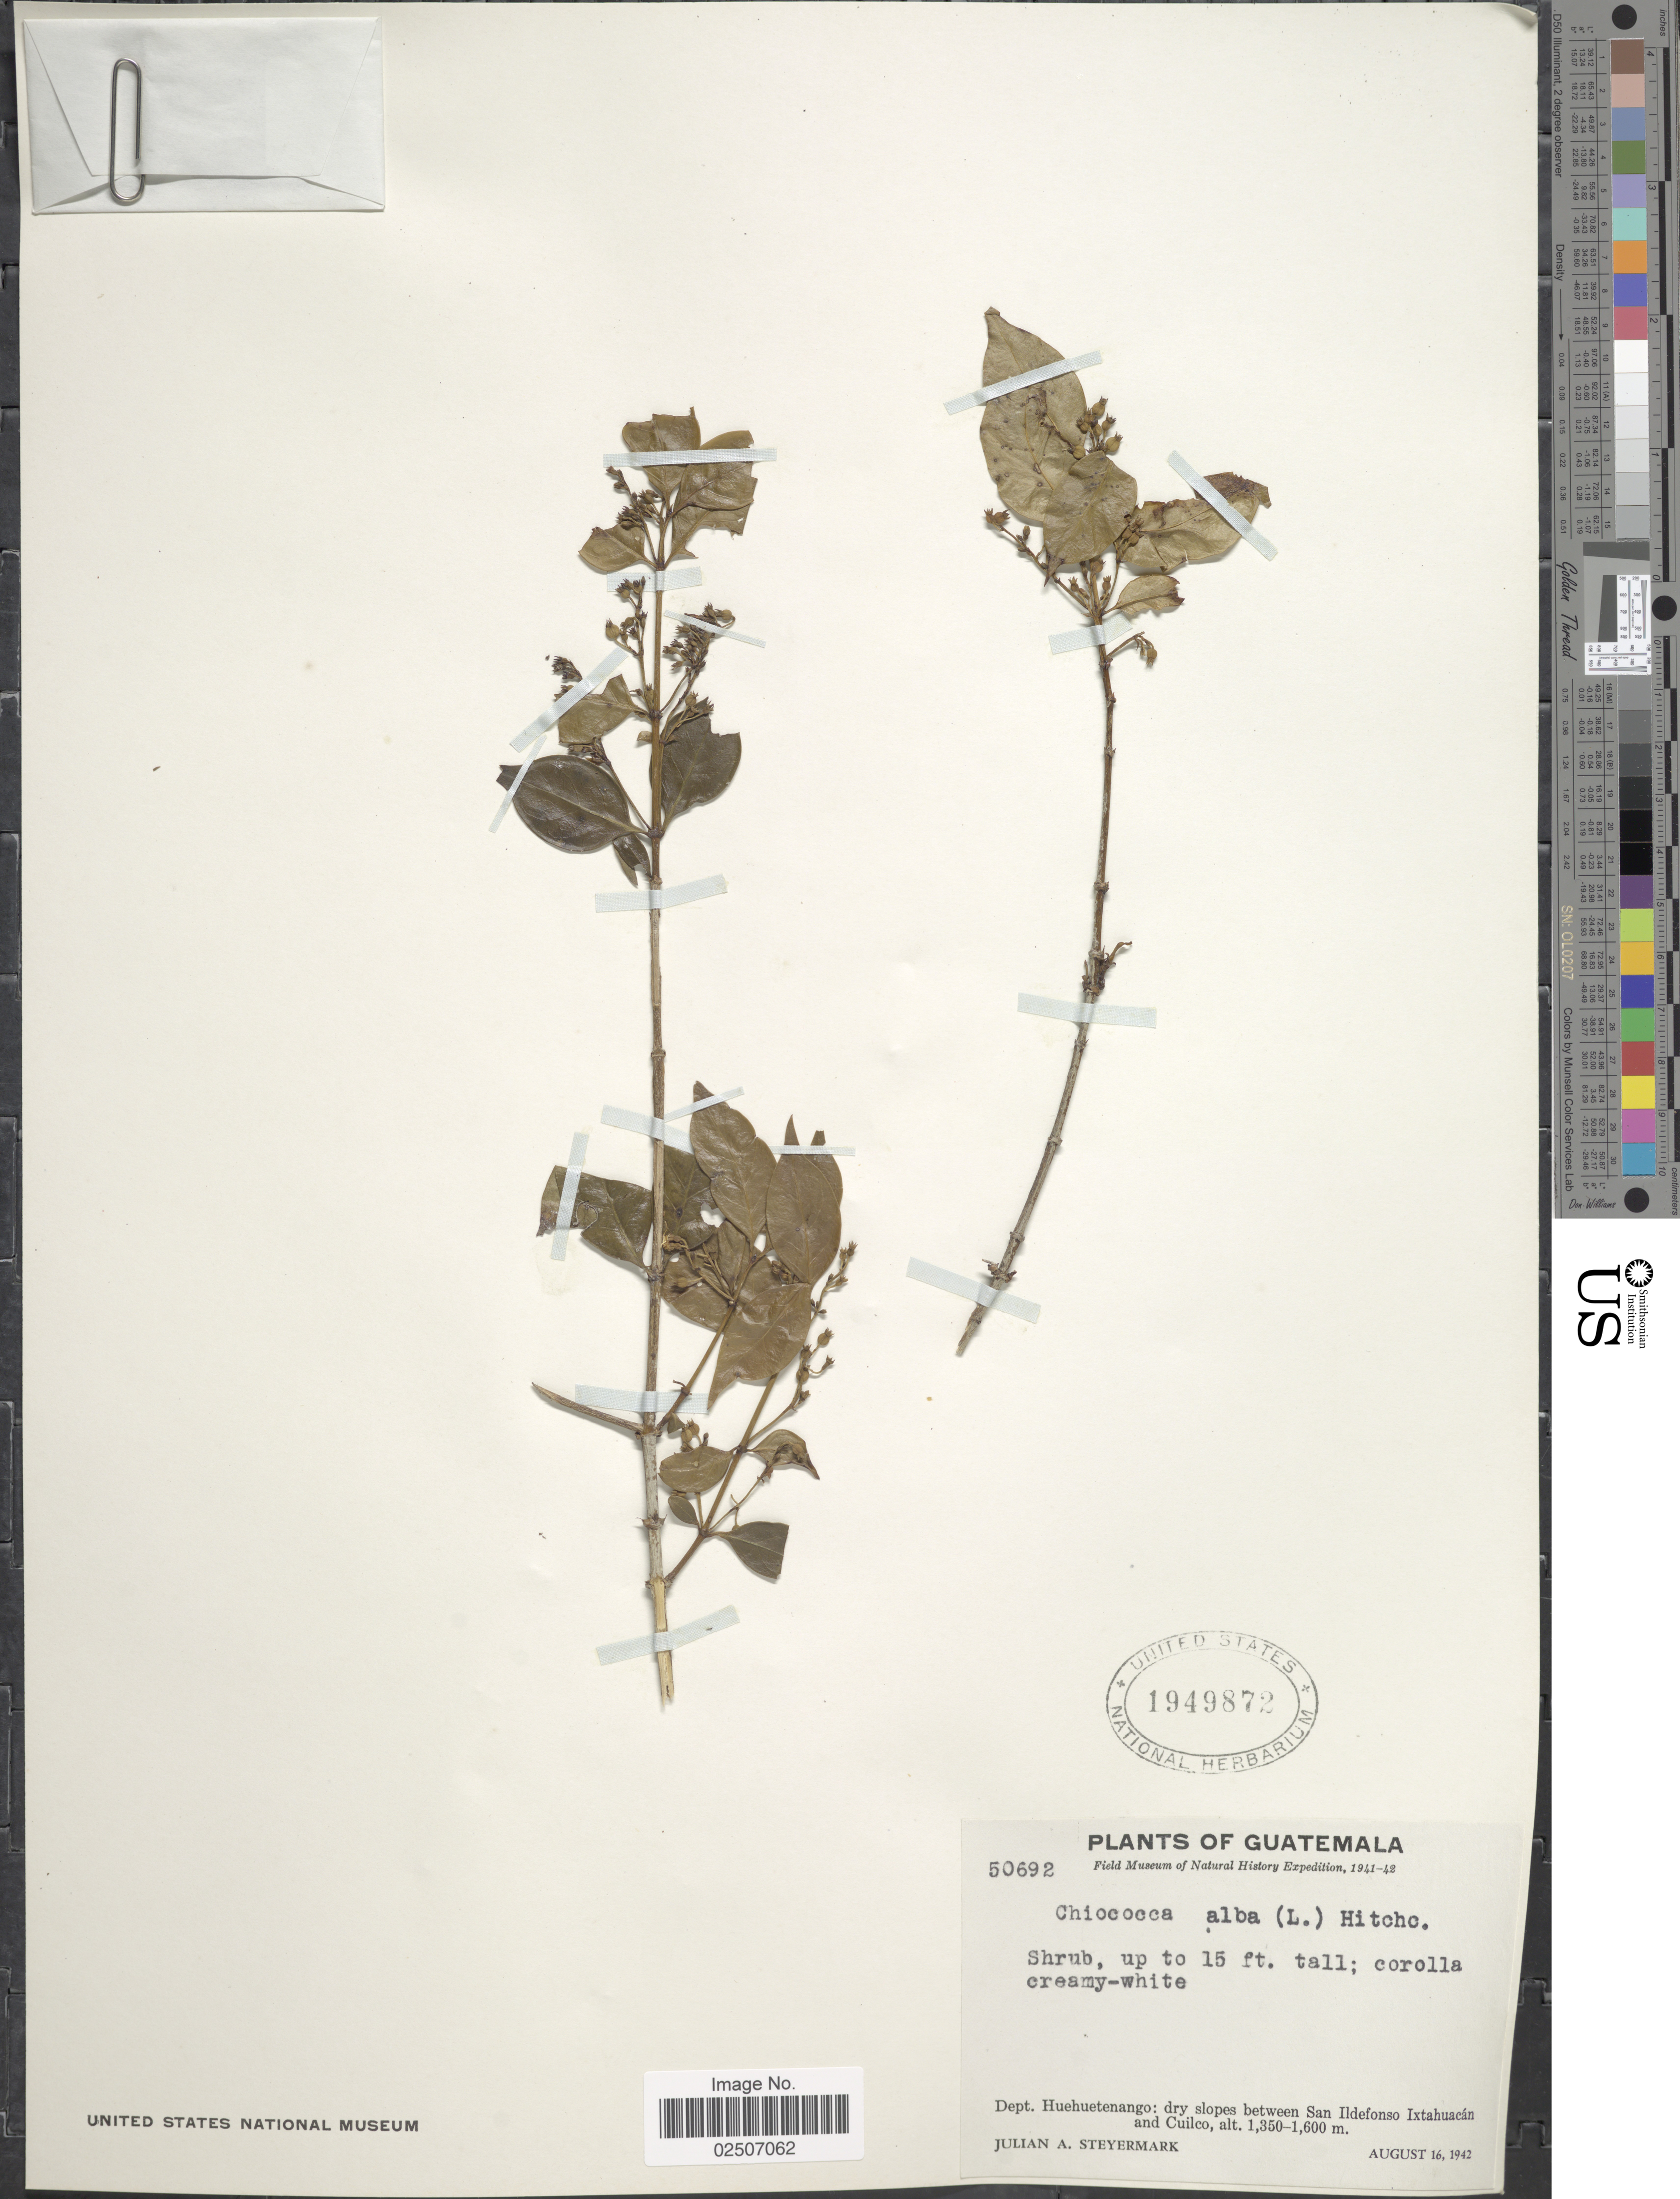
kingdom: Plantae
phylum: Tracheophyta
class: Magnoliopsida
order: Gentianales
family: Rubiaceae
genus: Chiococca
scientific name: Chiococca alba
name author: (L.) Hitchc.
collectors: J. Steyermark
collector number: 50692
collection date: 1942-08-16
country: Guatemala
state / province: Huehuetenango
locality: Dept. Huehuetenango: dry slopes between San Ildefonso Ixtahuacan and Cuilco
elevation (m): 1350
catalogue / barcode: US 1949872